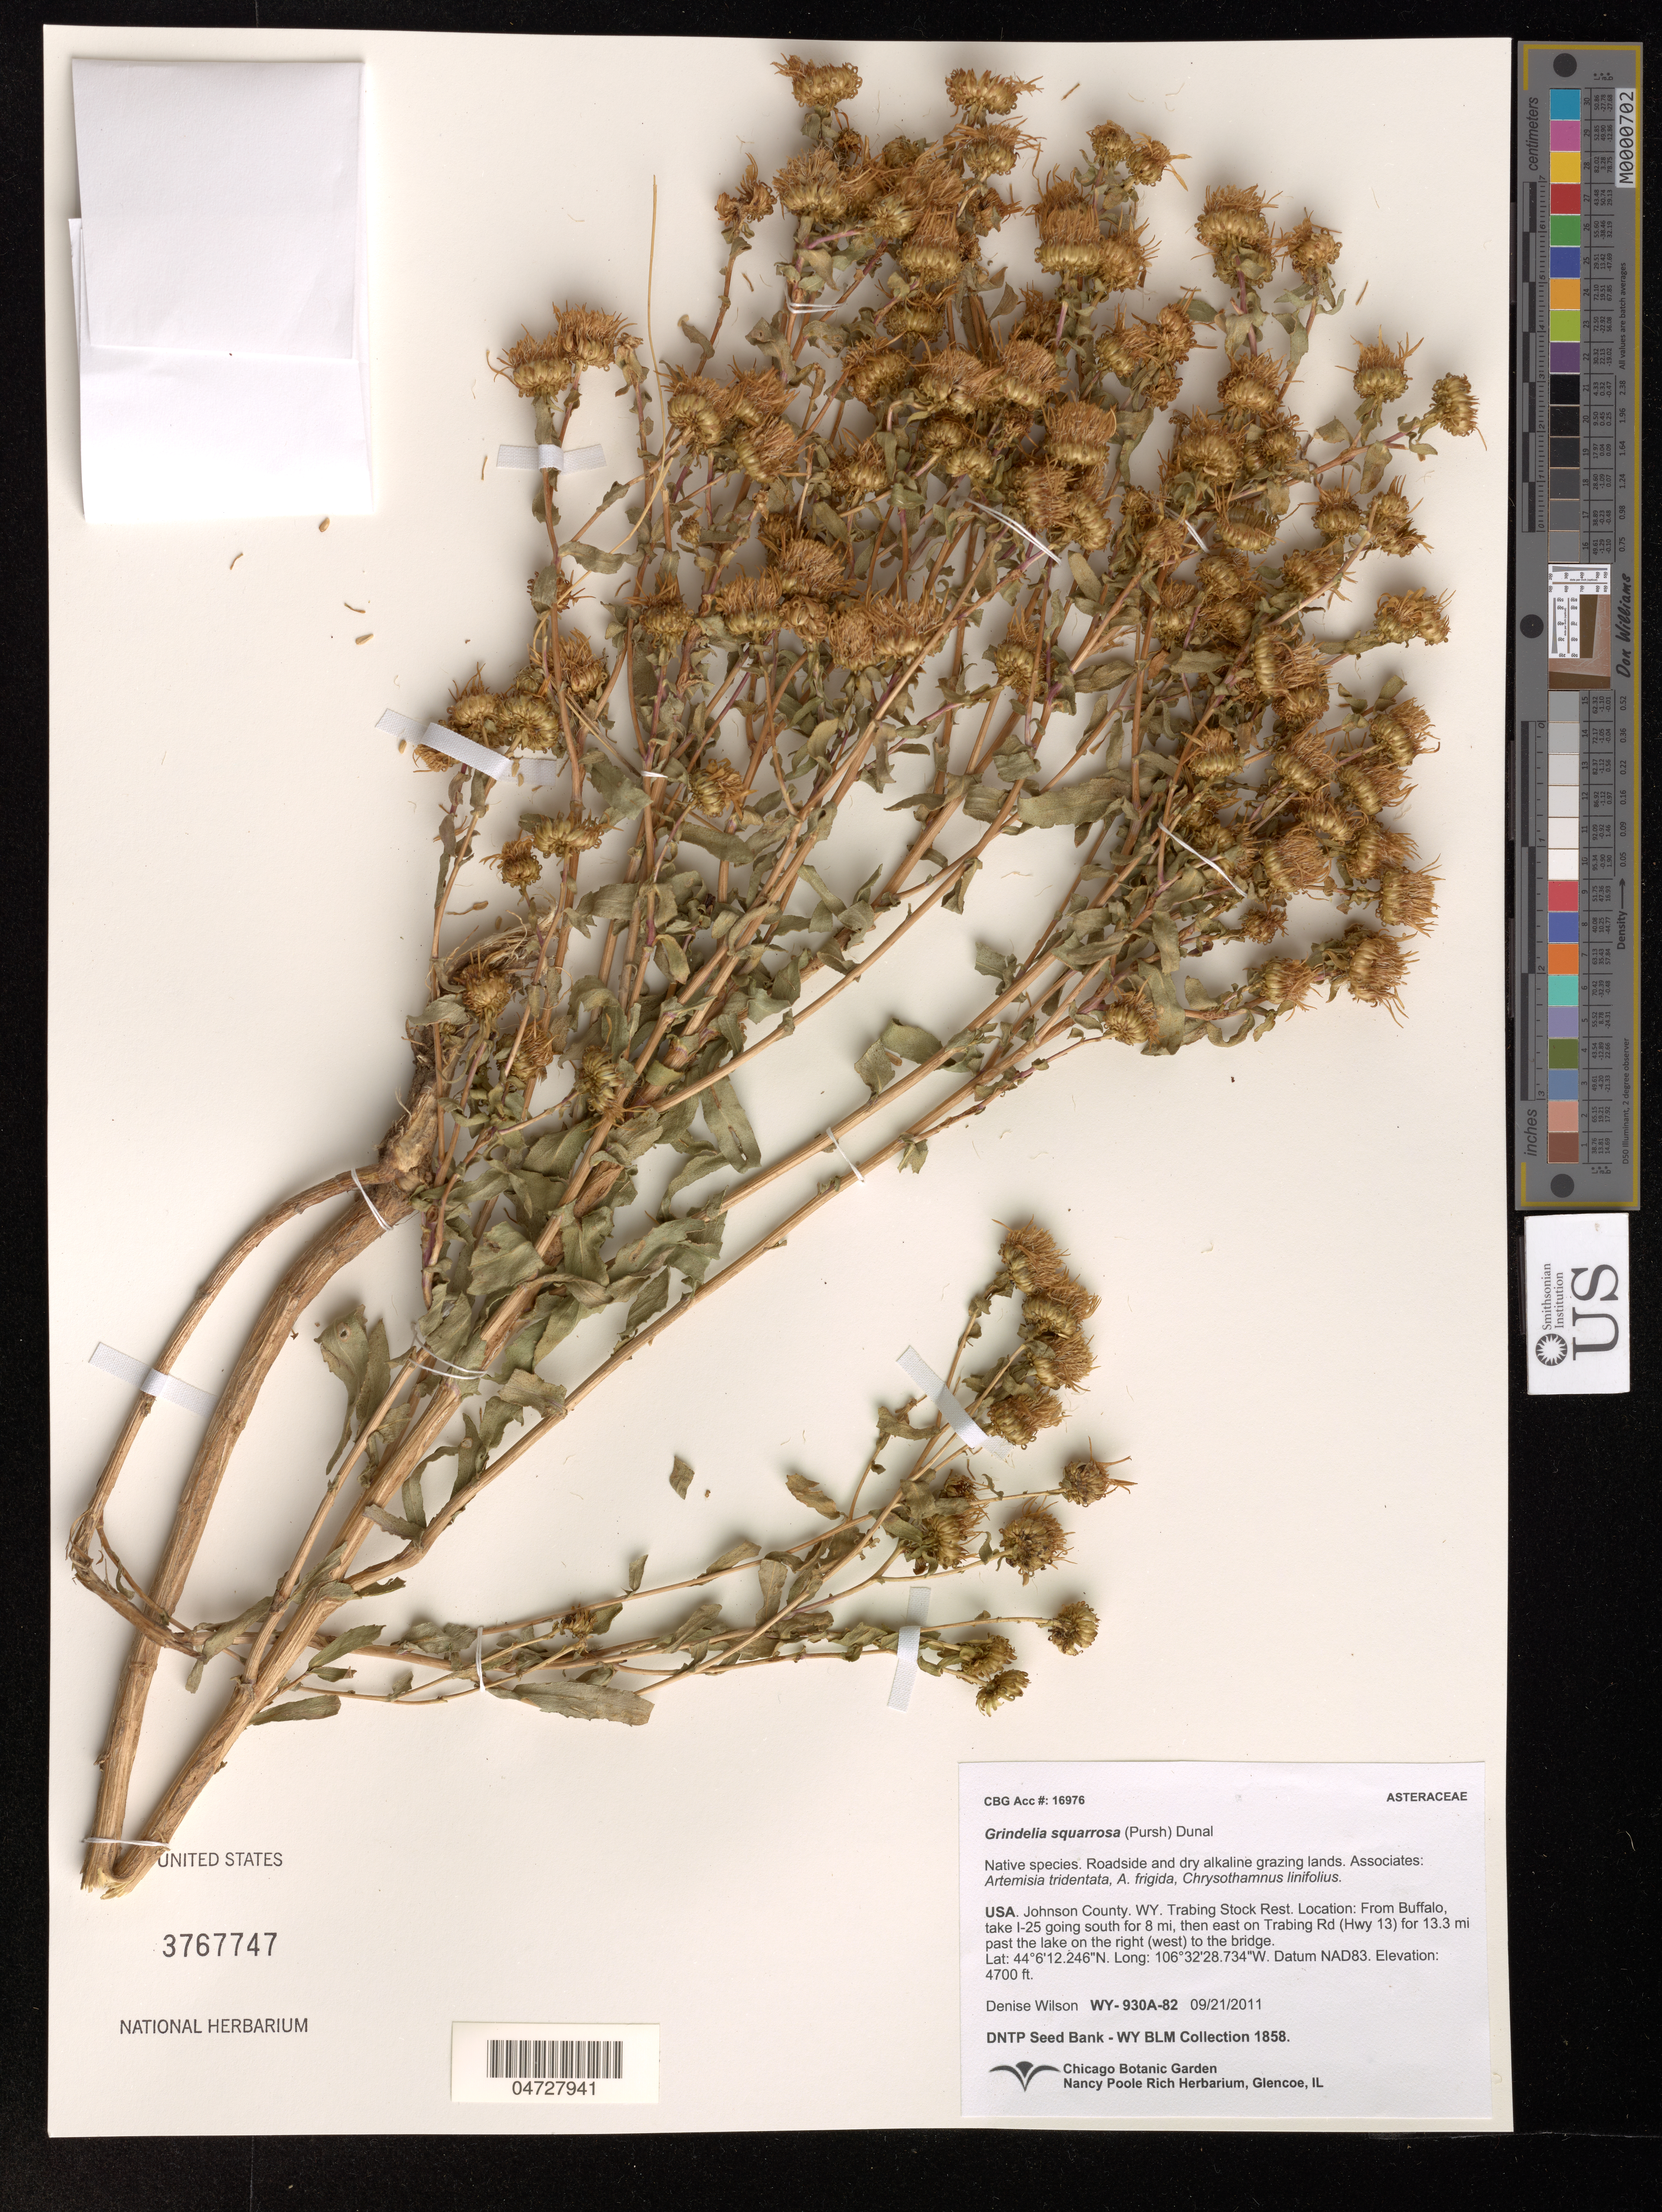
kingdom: Plantae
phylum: Tracheophyta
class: Magnoliopsida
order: Asterales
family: Asteraceae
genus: Grindelia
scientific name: Grindelia squarrosa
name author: (Pursh) Dunal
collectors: D. Wilson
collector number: WY-930A-82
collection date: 2011-09-21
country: United States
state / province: Wyoming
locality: Johnston County, Trabing Stock Rest, From Buffalo, take I-25 going south for 8 mi, then east on Trabing Rd (Hwy 13) for 13.3 mi past the lake on the right (west) to the bridge.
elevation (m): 1433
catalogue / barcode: US 3767747